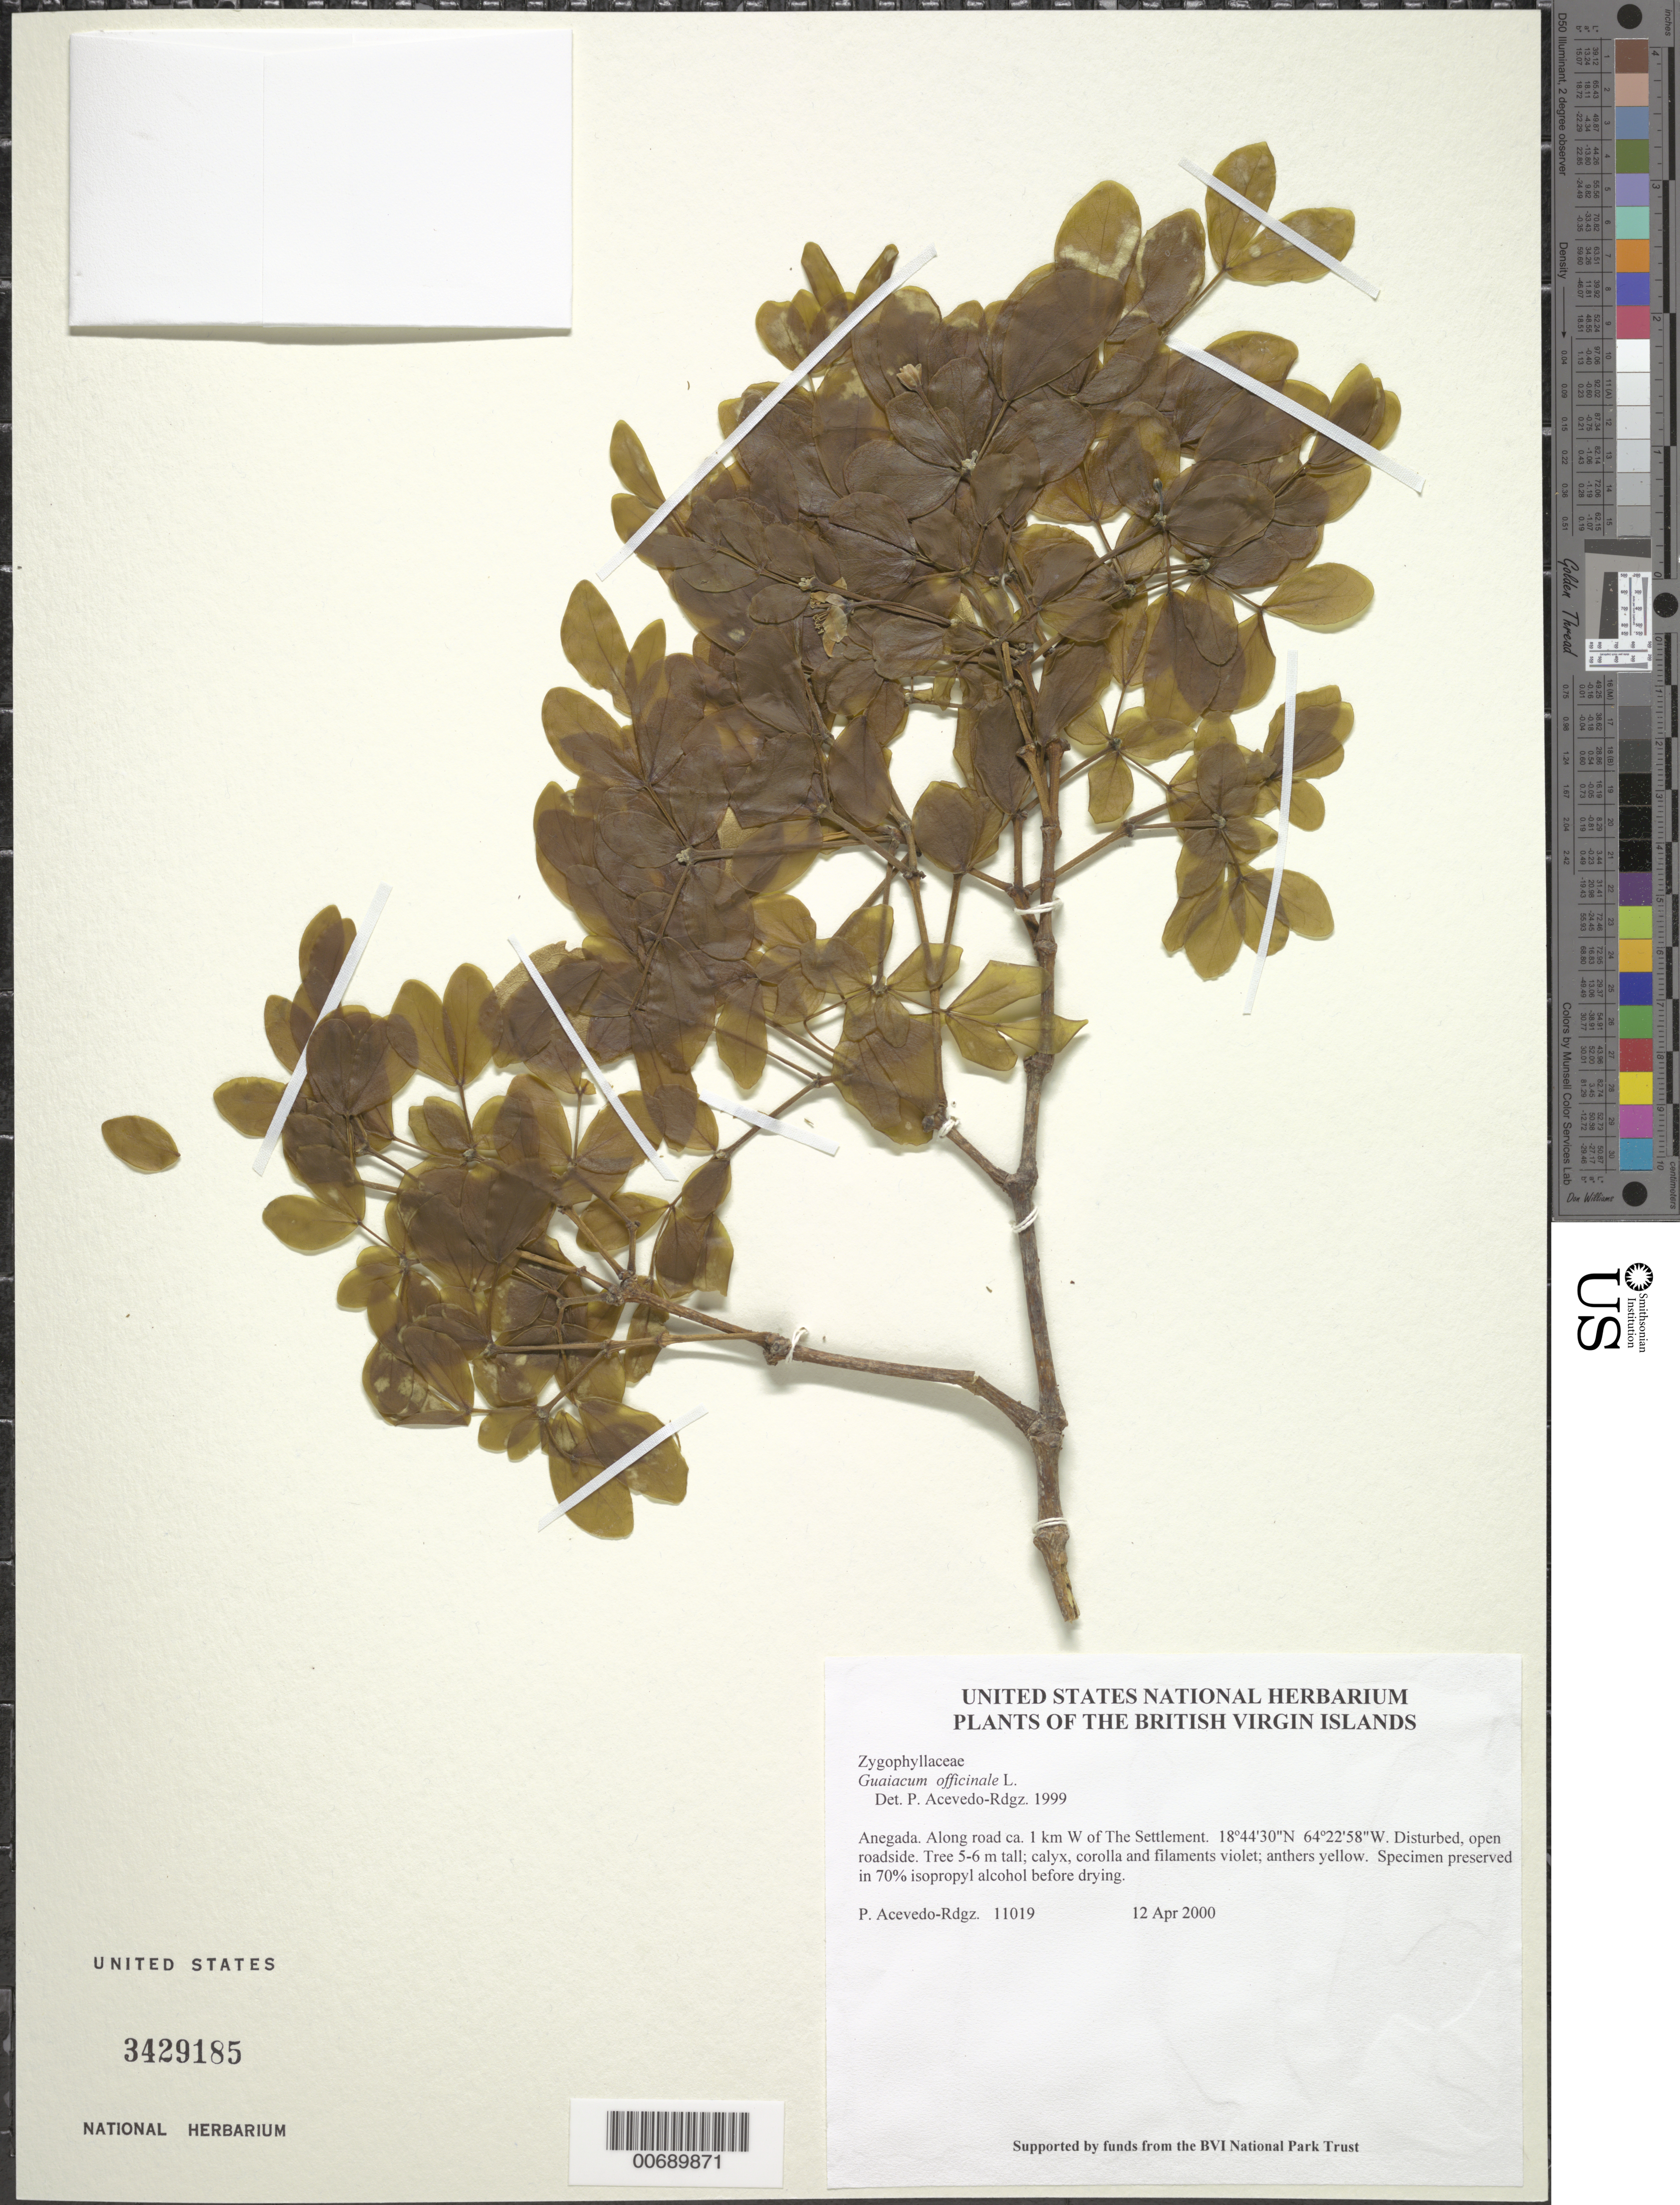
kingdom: Plantae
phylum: Tracheophyta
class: Magnoliopsida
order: Zygophyllales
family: Zygophyllaceae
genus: Guaiacum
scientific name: Guaiacum officinale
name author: L.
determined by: Acevedo-Rodríguez, P., (BOT), Smithsonian Institution - National Museum of Natural History (UNITED STATES)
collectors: P. Acevedo-Rodr.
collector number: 11019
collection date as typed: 12 Apr 2000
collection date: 2000-04-12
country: British Virgin Islands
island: Anegada I.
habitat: Disturbed, open roadside.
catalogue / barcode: US 3429185